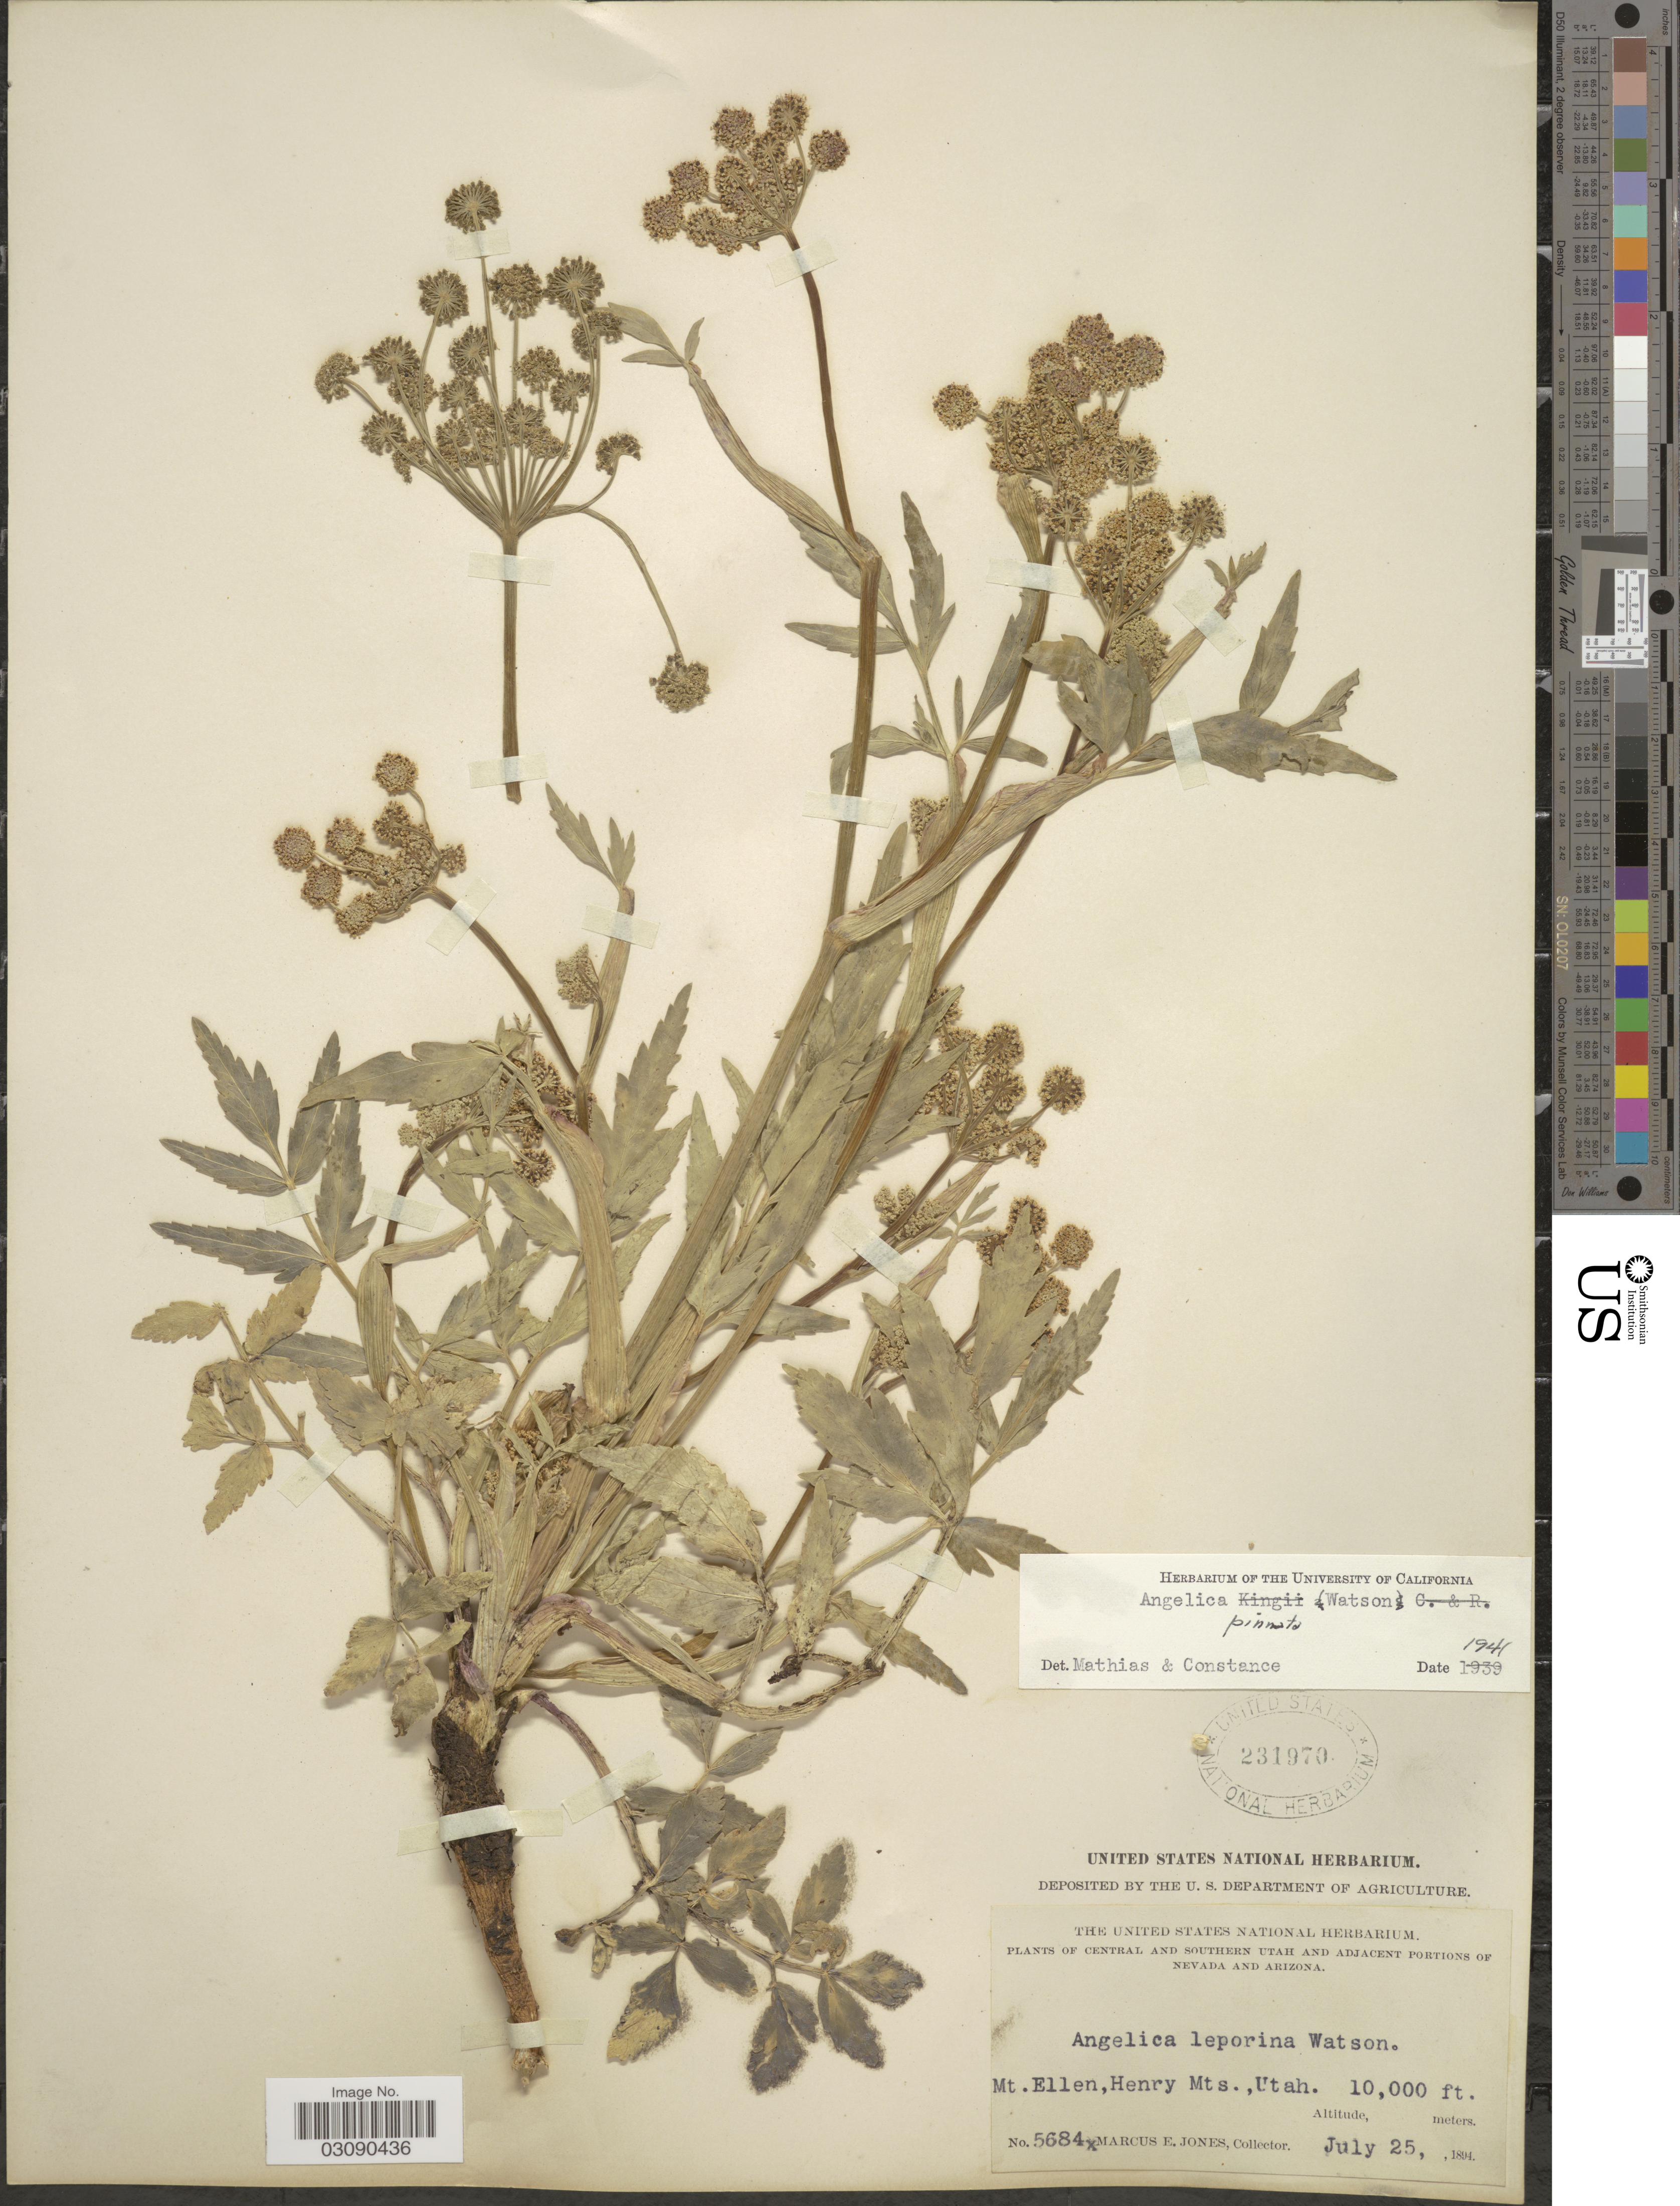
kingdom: Plantae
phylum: Tracheophyta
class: Magnoliopsida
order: Apiales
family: Apiaceae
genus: Angelica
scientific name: Angelica pinnata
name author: S. Watson in C. King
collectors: M. E. Jones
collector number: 5684x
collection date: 1894-07-25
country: United States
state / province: Utah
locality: Central and Southern Utah, Mt. Ellen, Henry Mts.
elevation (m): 3048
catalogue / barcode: US 231970